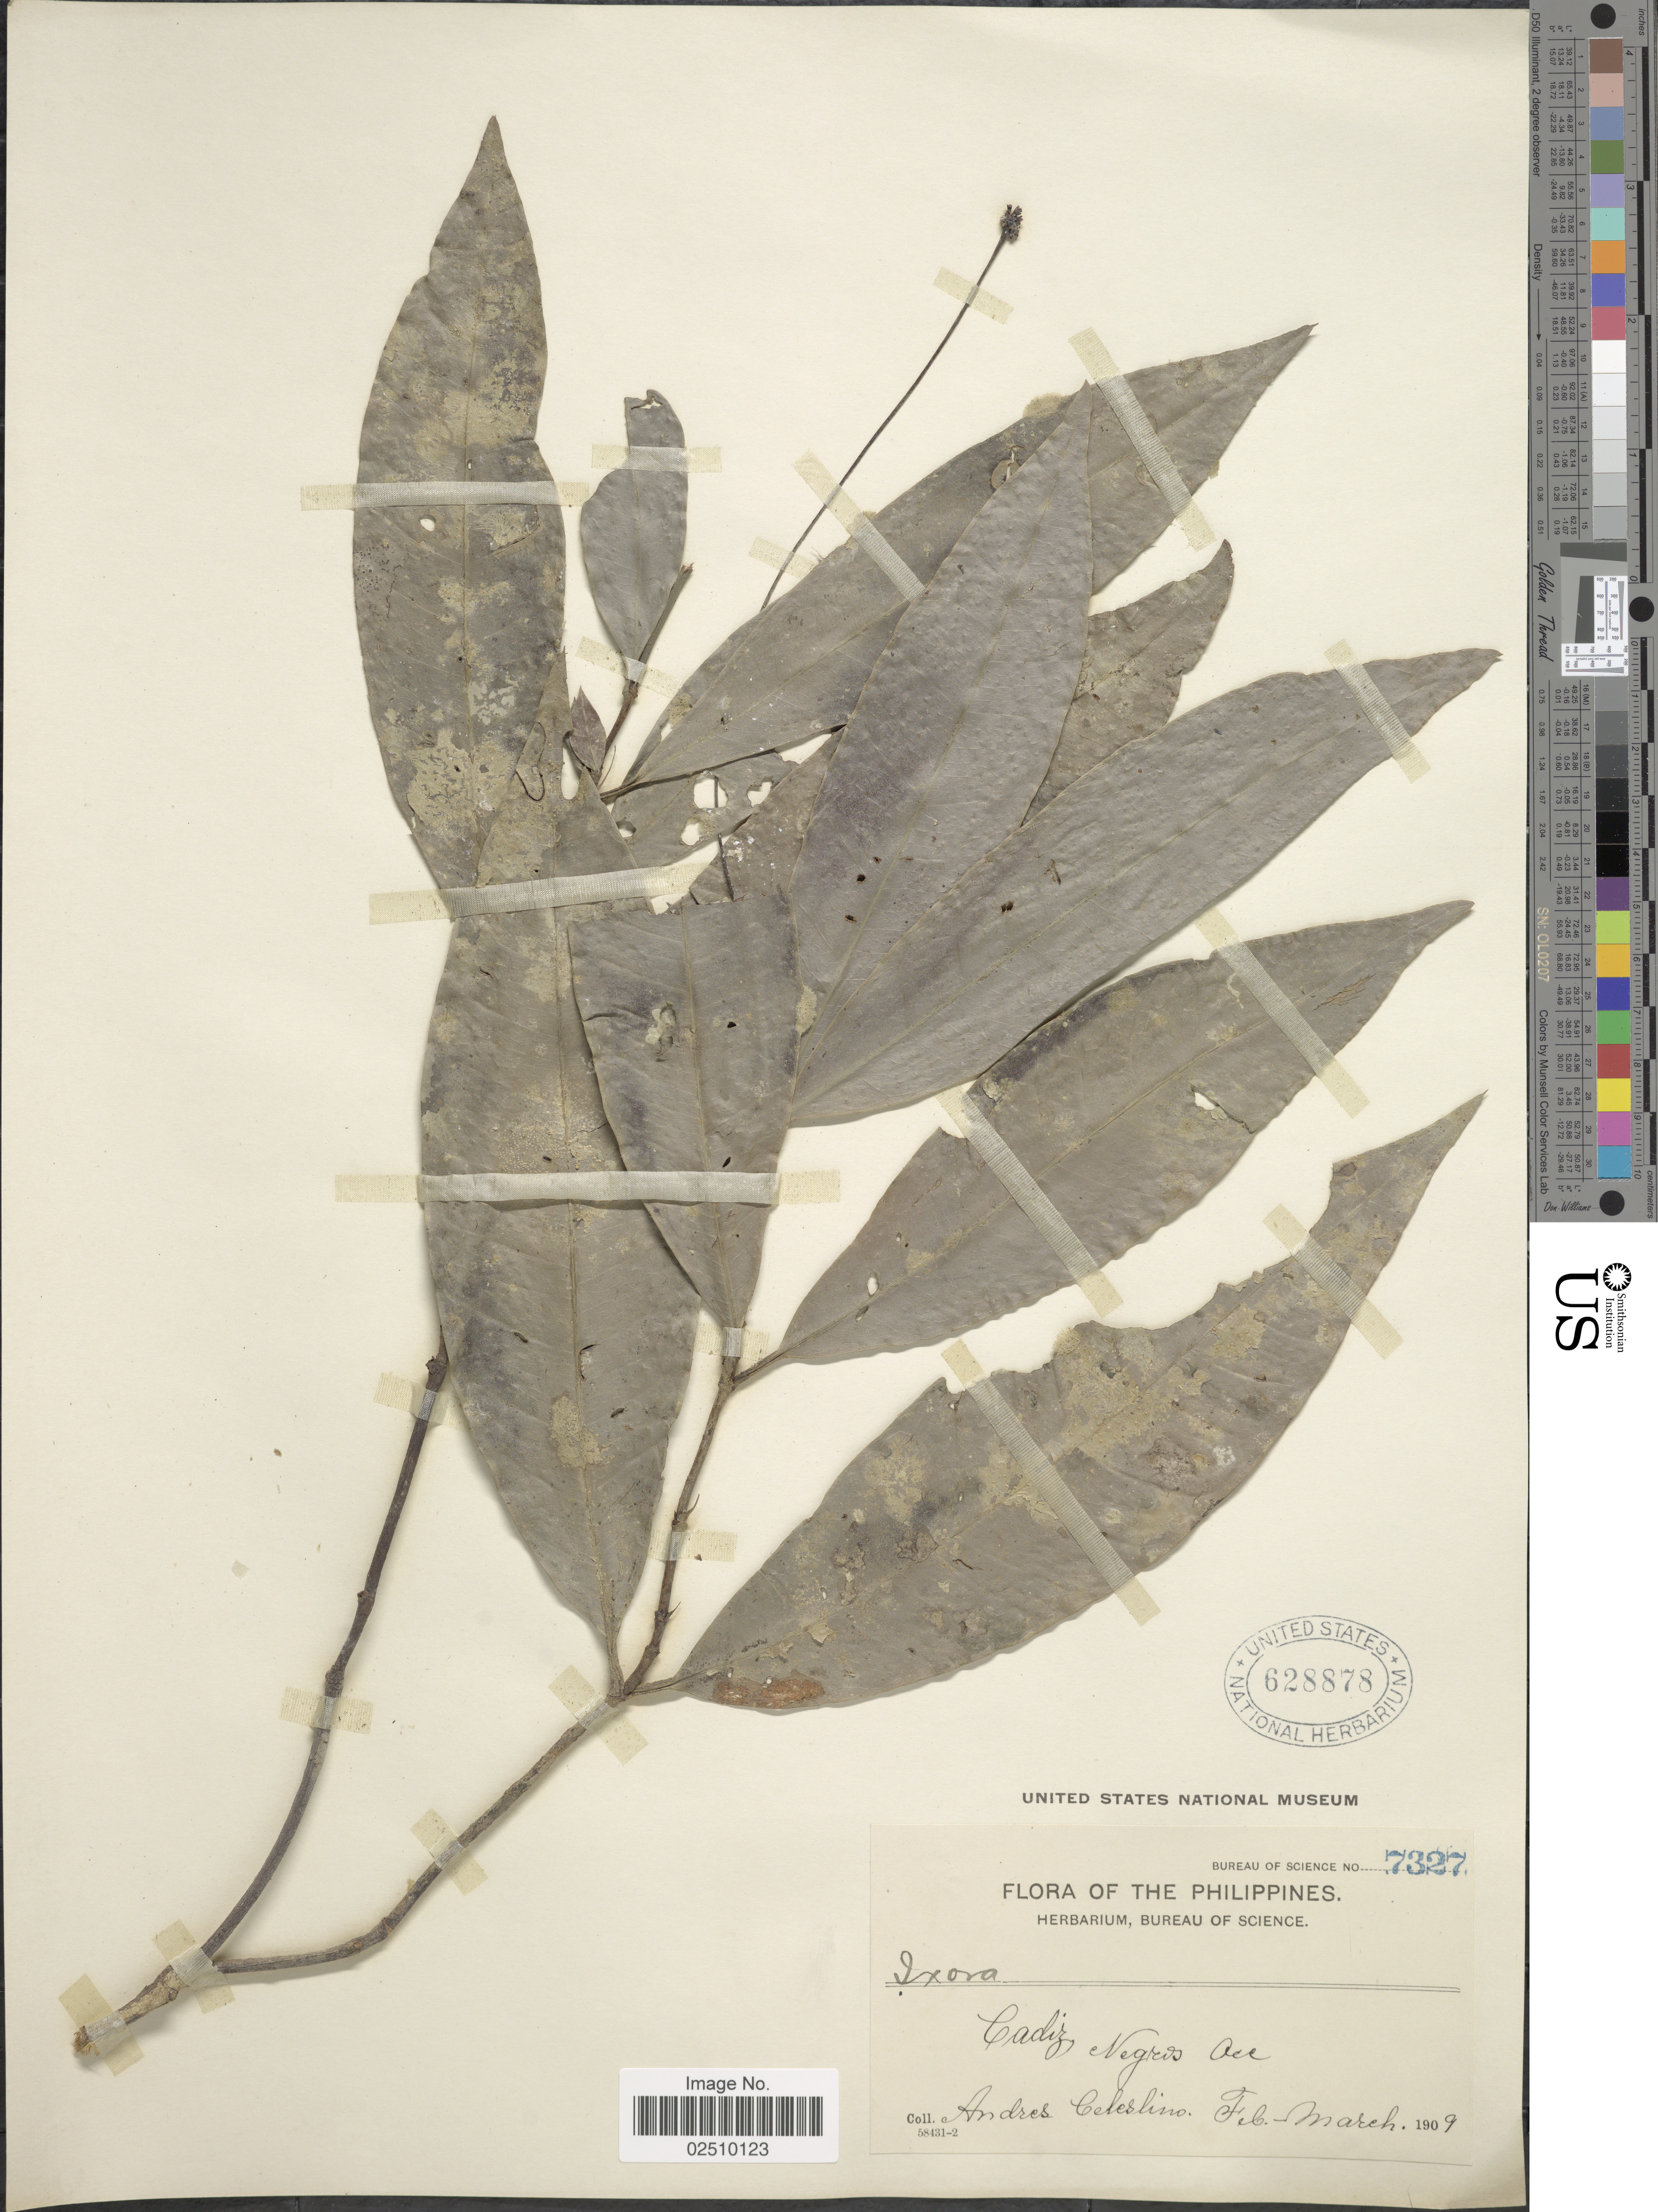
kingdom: Plantae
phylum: Tracheophyta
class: Magnoliopsida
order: Gentianales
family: Rubiaceae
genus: Ixora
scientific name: Ixora longistipula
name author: Merr.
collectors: A. Celestino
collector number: Bureau of Science 7327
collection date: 1909-02/1909-03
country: Philippines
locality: Cadiz, Negros Occidental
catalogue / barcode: US 628878